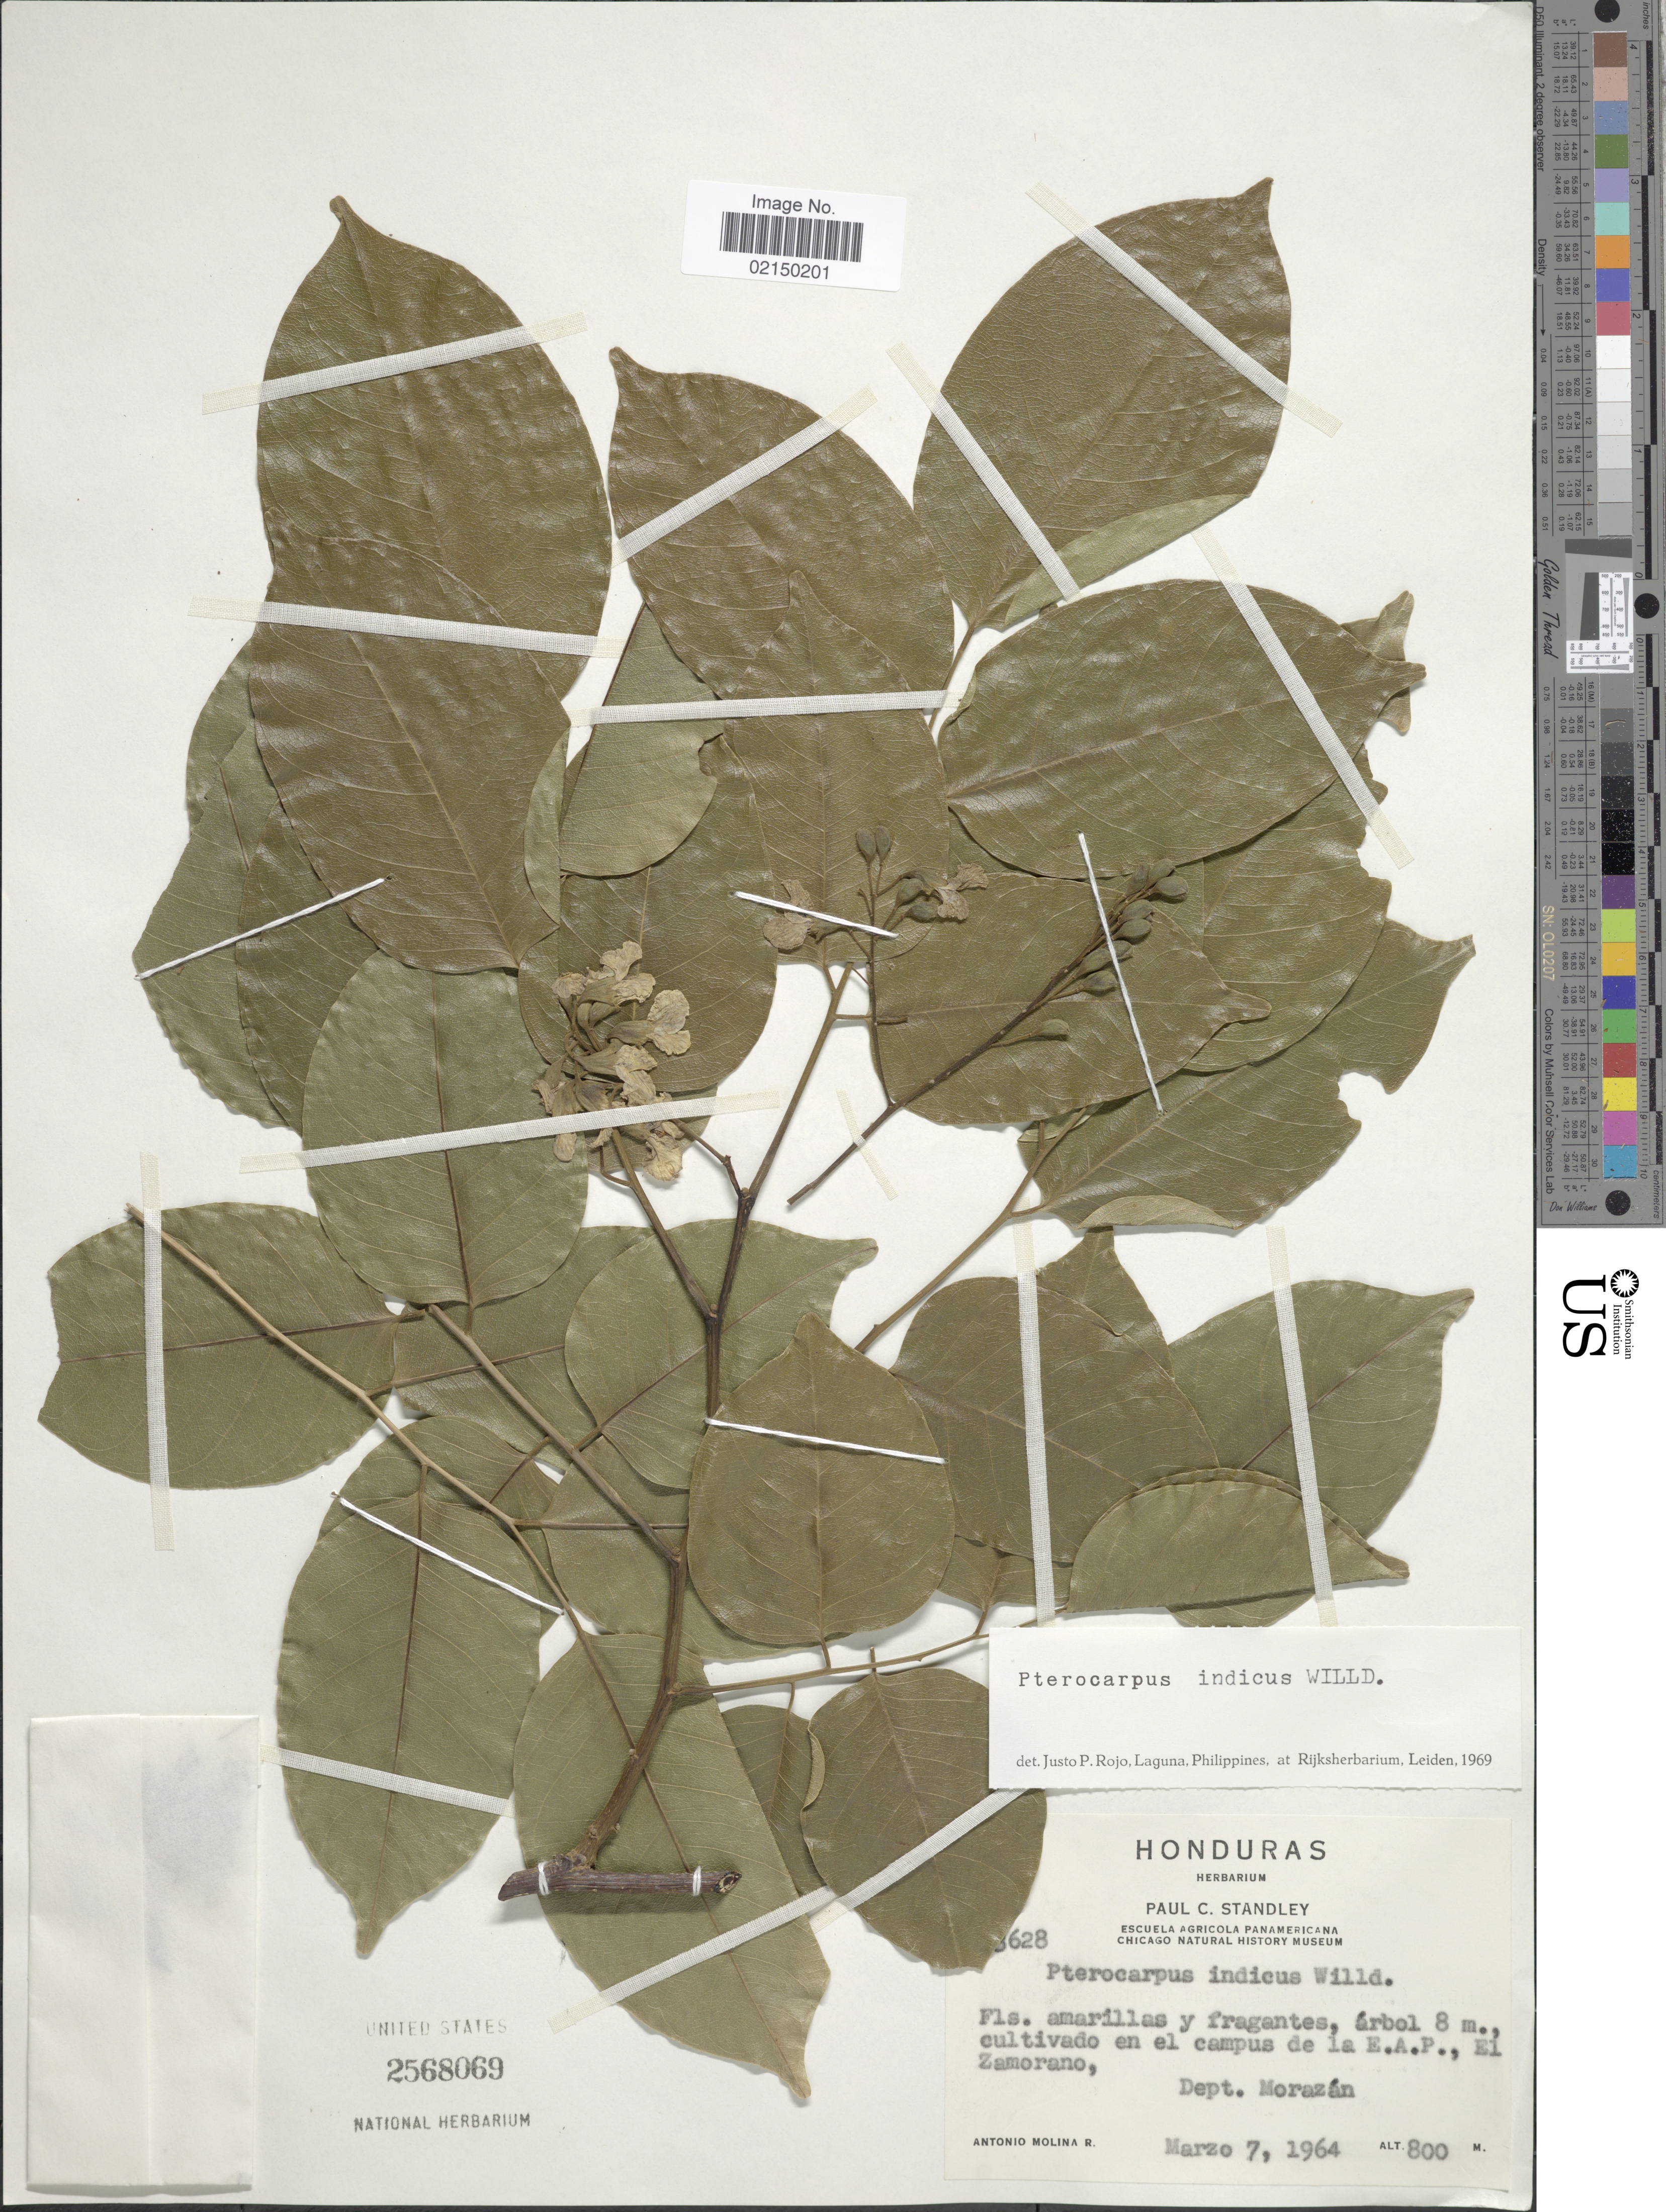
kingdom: Plantae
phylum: Tracheophyta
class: Magnoliopsida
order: Fabales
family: Fabaceae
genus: Pterocarpus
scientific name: Pterocarpus indicus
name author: Willd.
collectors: A. Molina R.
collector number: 3628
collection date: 1964-03-07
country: Honduras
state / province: Fco. Morazán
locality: En el campus de la E.A.P., El Zamorano, Dept. Morazan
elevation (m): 800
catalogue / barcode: US 2568069